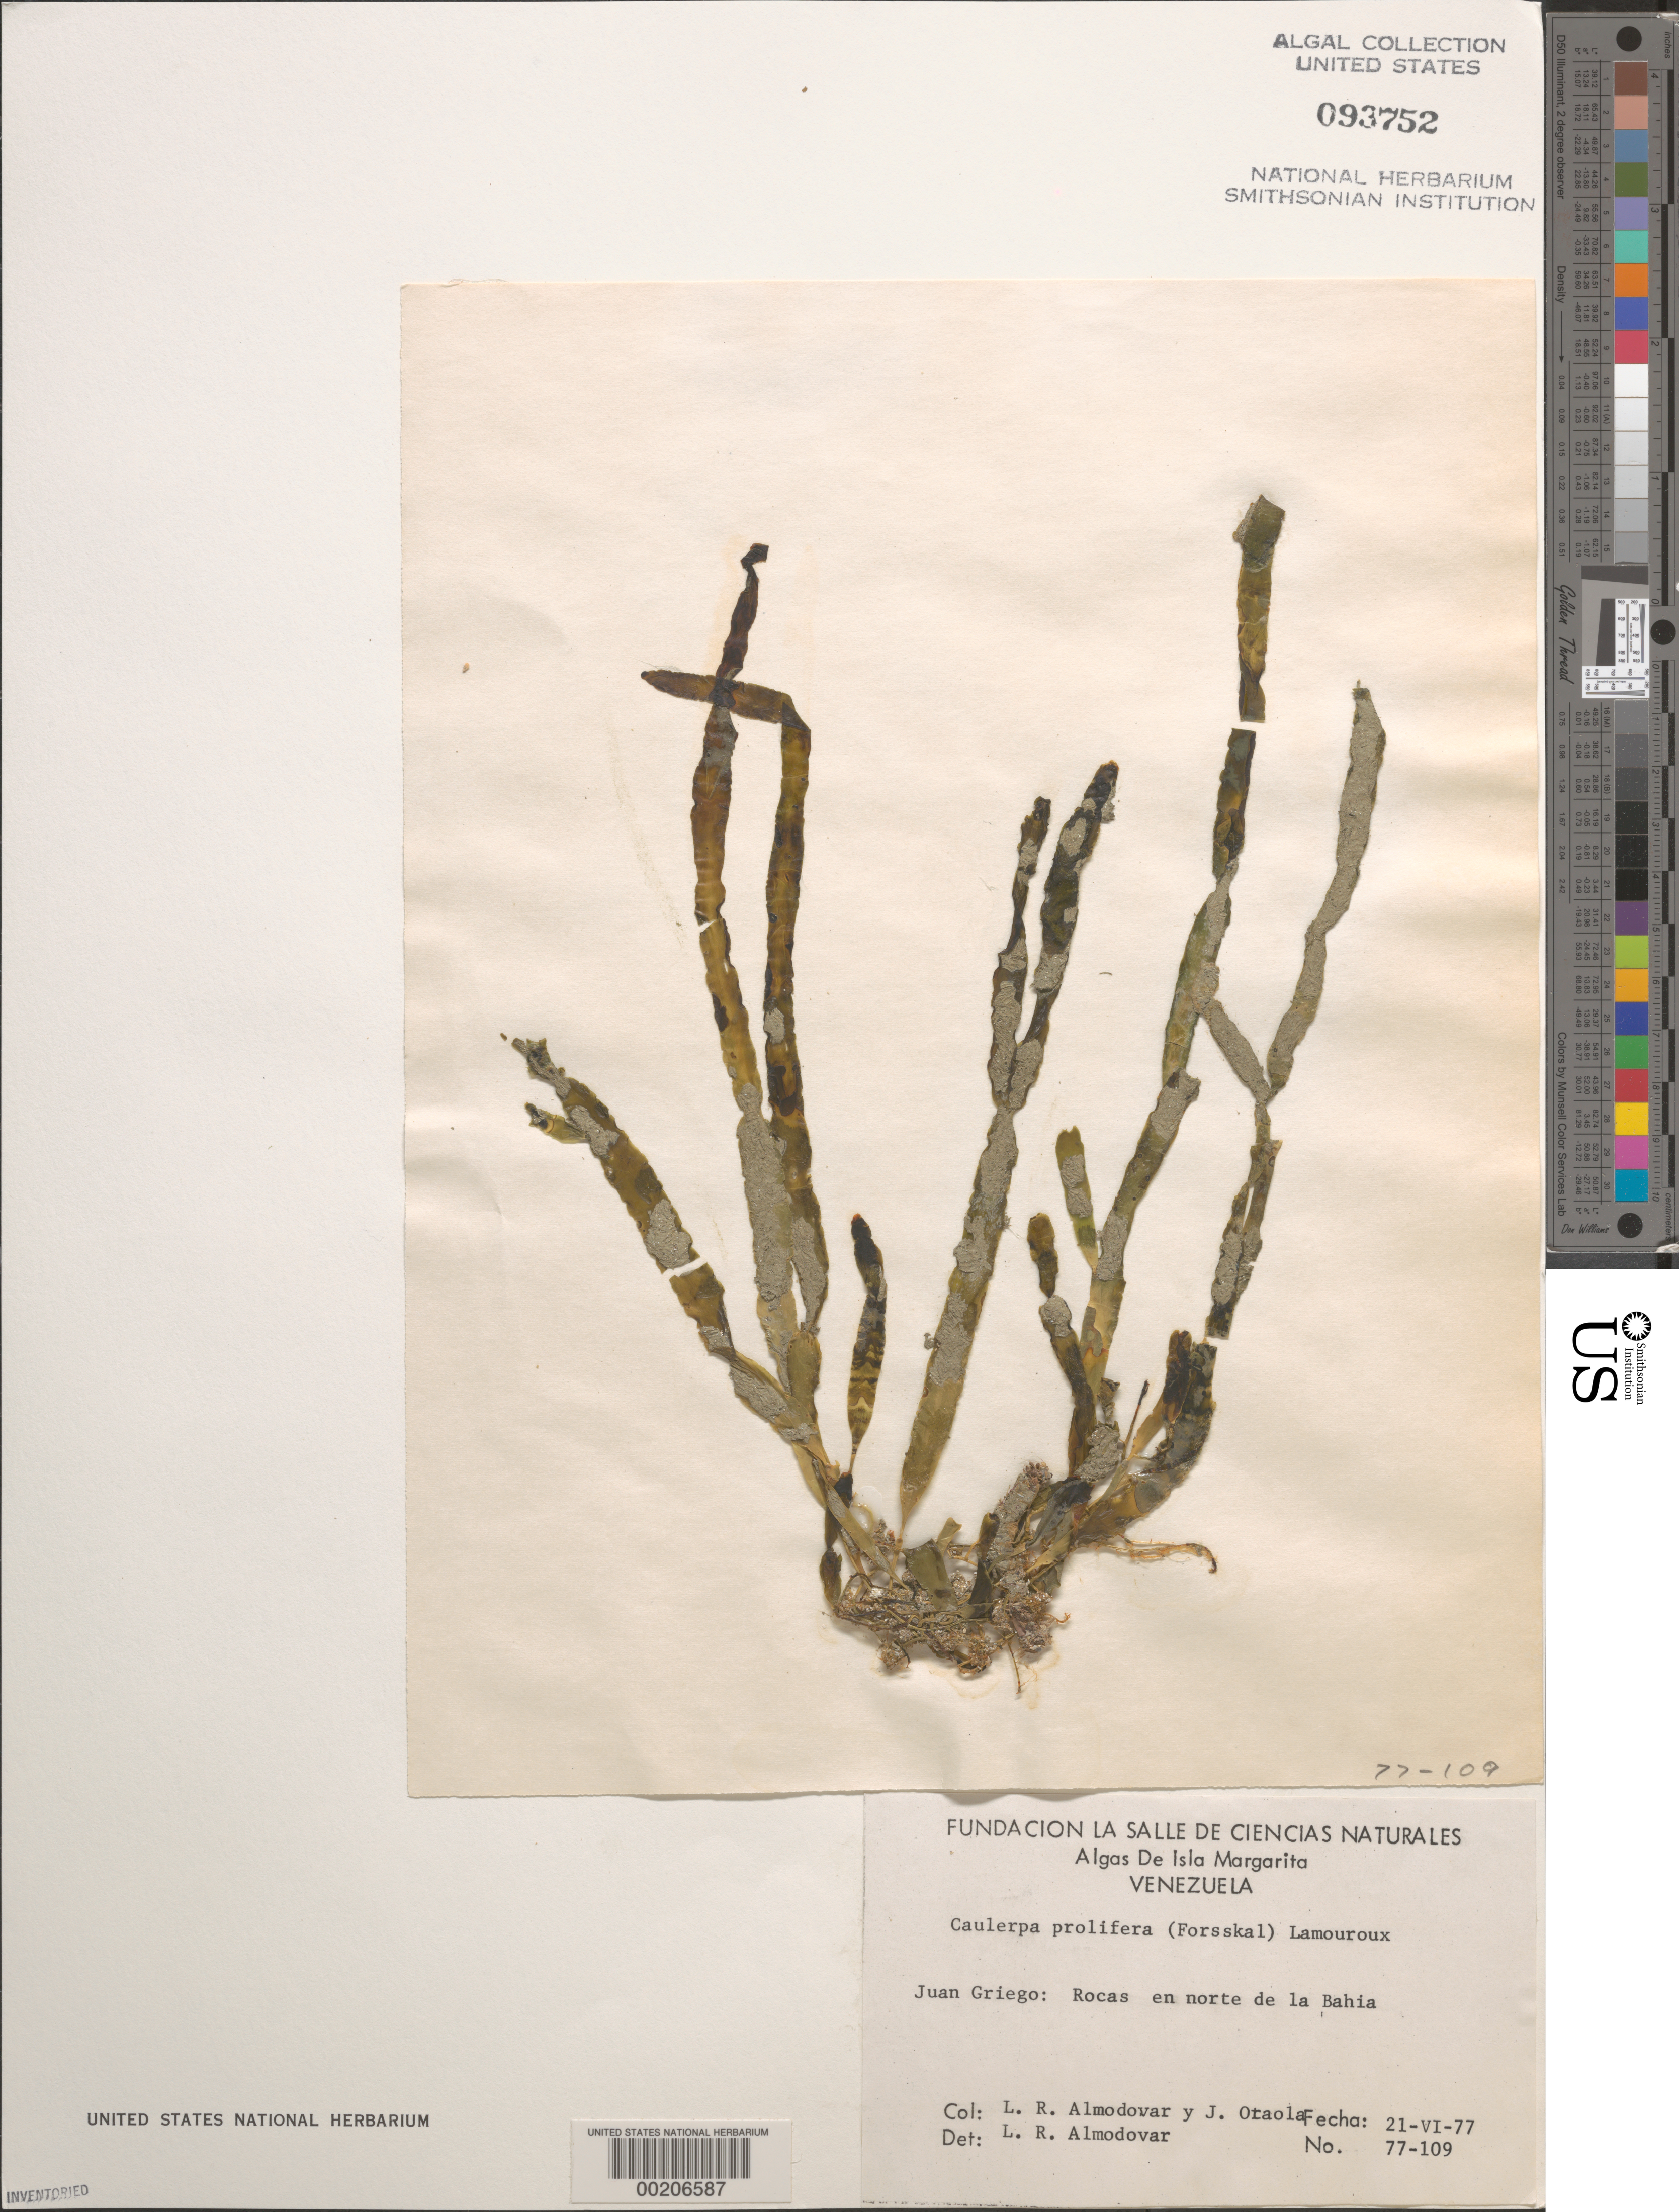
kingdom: Plantae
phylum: Chlorophyta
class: Ulvophyceae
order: Bryopsidales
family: Caulerpaceae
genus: Caulerpa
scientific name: Caulerpa prolifera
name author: (Forssk.) J.V.Lamouroux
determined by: Almodovar, L. R.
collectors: L. Almodovar & J. Otaola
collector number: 77-109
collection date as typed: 21 Jun 1977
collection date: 1977-06-21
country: Venezuela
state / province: Nueva Esparta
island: Margarita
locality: Juangriego, north of bahia de juan griego, isla de margarita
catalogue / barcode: US 93752